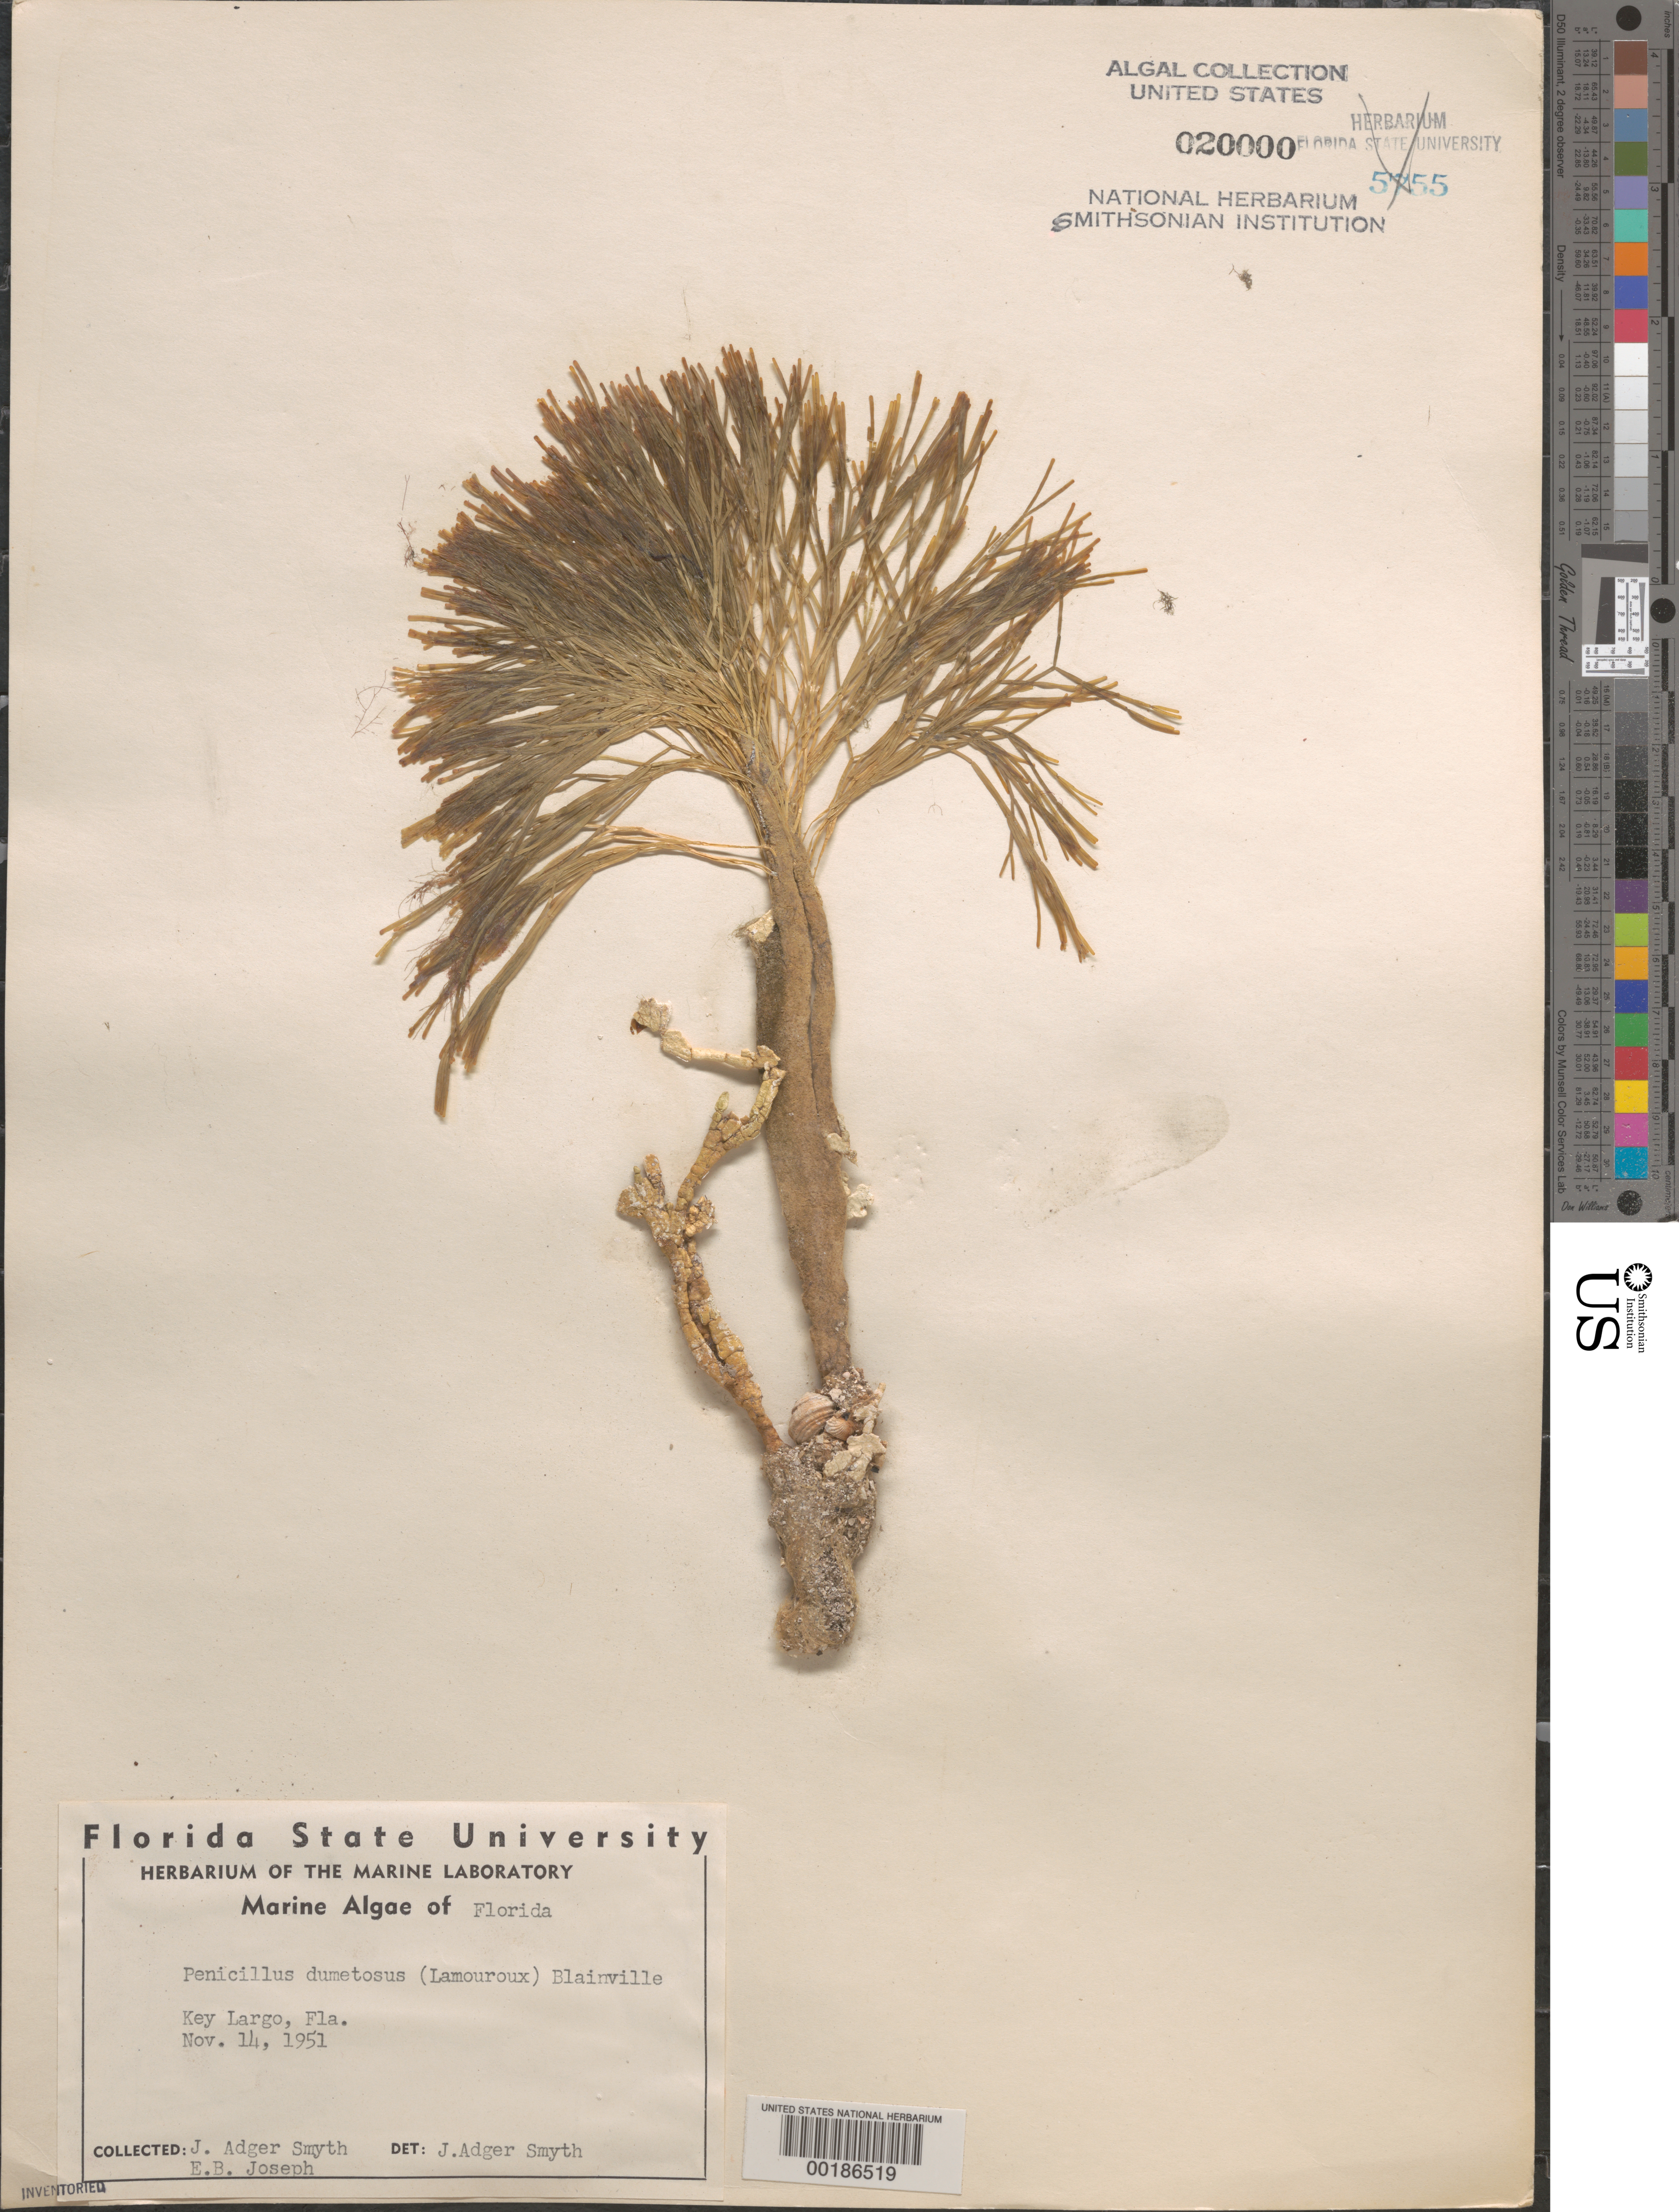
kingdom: Plantae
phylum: Chlorophyta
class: Ulvophyceae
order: Bryopsidales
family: Udoteaceae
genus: Penicillus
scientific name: Penicillus dumetosus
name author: (J.V.Lamouroux) Blainville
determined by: Smyth, J. A.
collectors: J. Smyth & E. Joseph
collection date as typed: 14 Nov 1951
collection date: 1951-11-14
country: United States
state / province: Florida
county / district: Monroe County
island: Key Largo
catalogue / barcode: US 20000